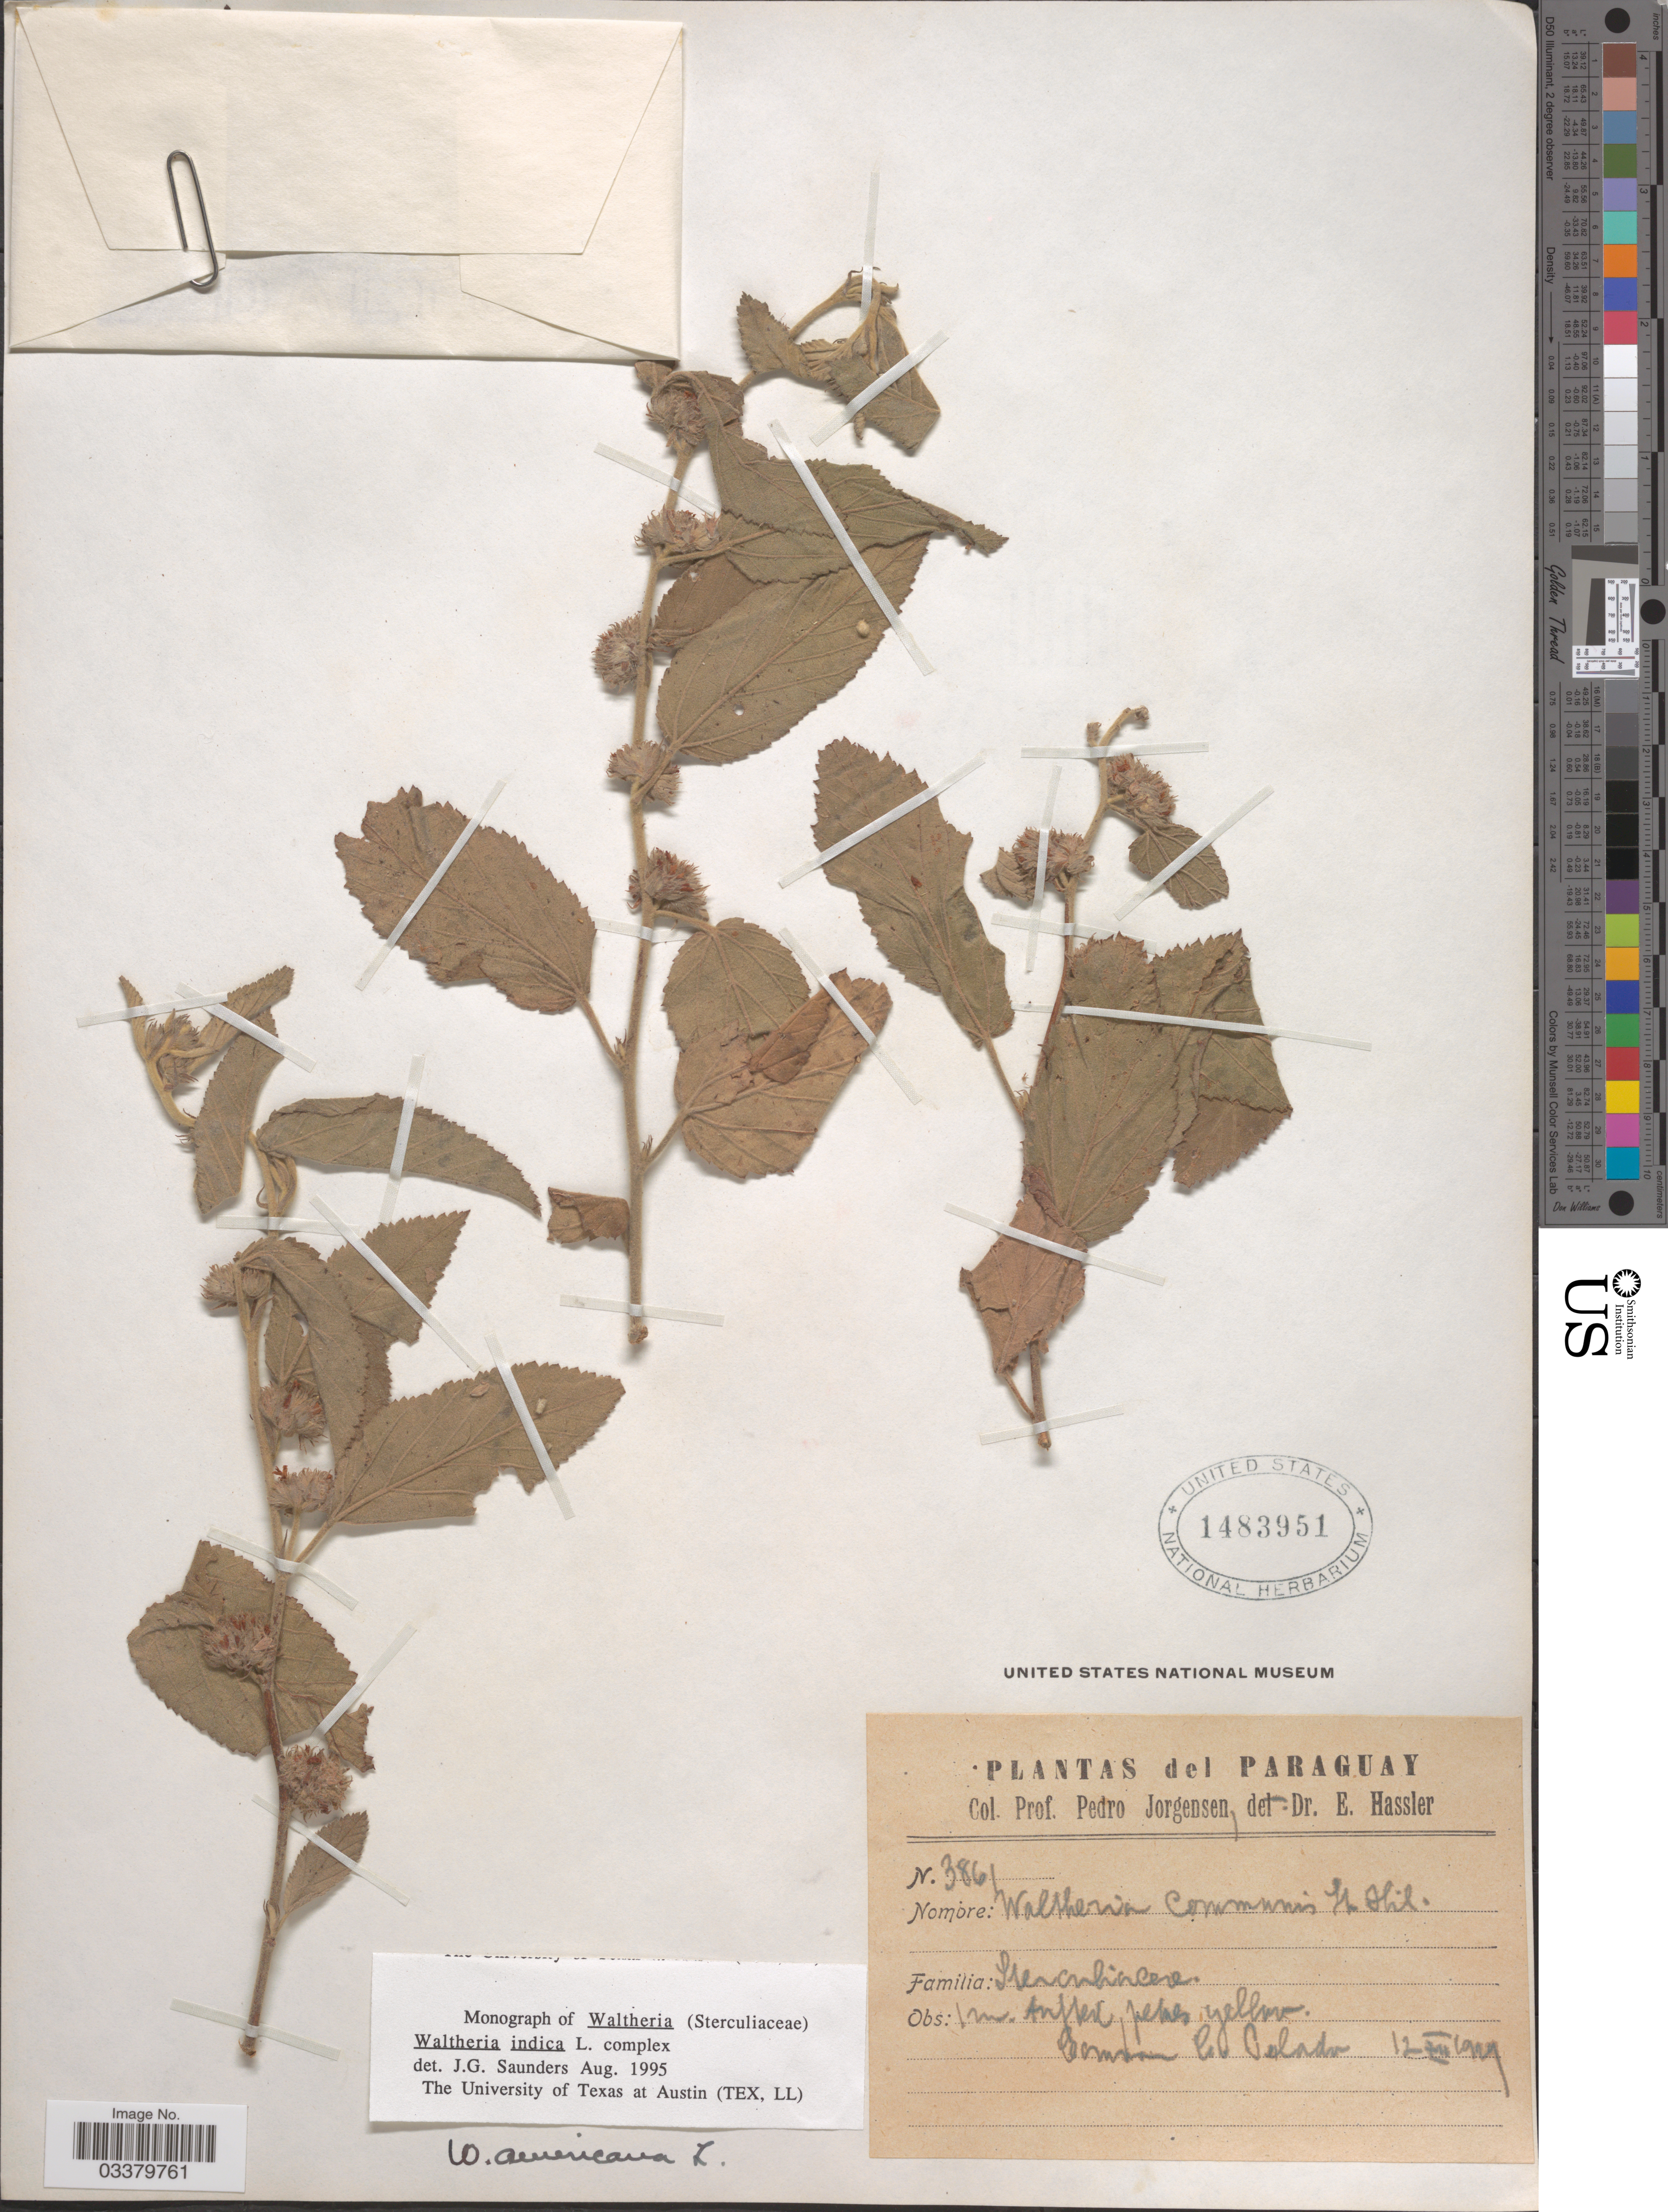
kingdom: Plantae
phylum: Tracheophyta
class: Magnoliopsida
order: Malvales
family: Malvaceae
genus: Waltheria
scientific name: Waltheria indica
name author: L.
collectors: P. Jörgensen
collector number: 3861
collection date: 1929-12-12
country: Paraguay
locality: Comun C. Pelado.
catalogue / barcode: US 1483951